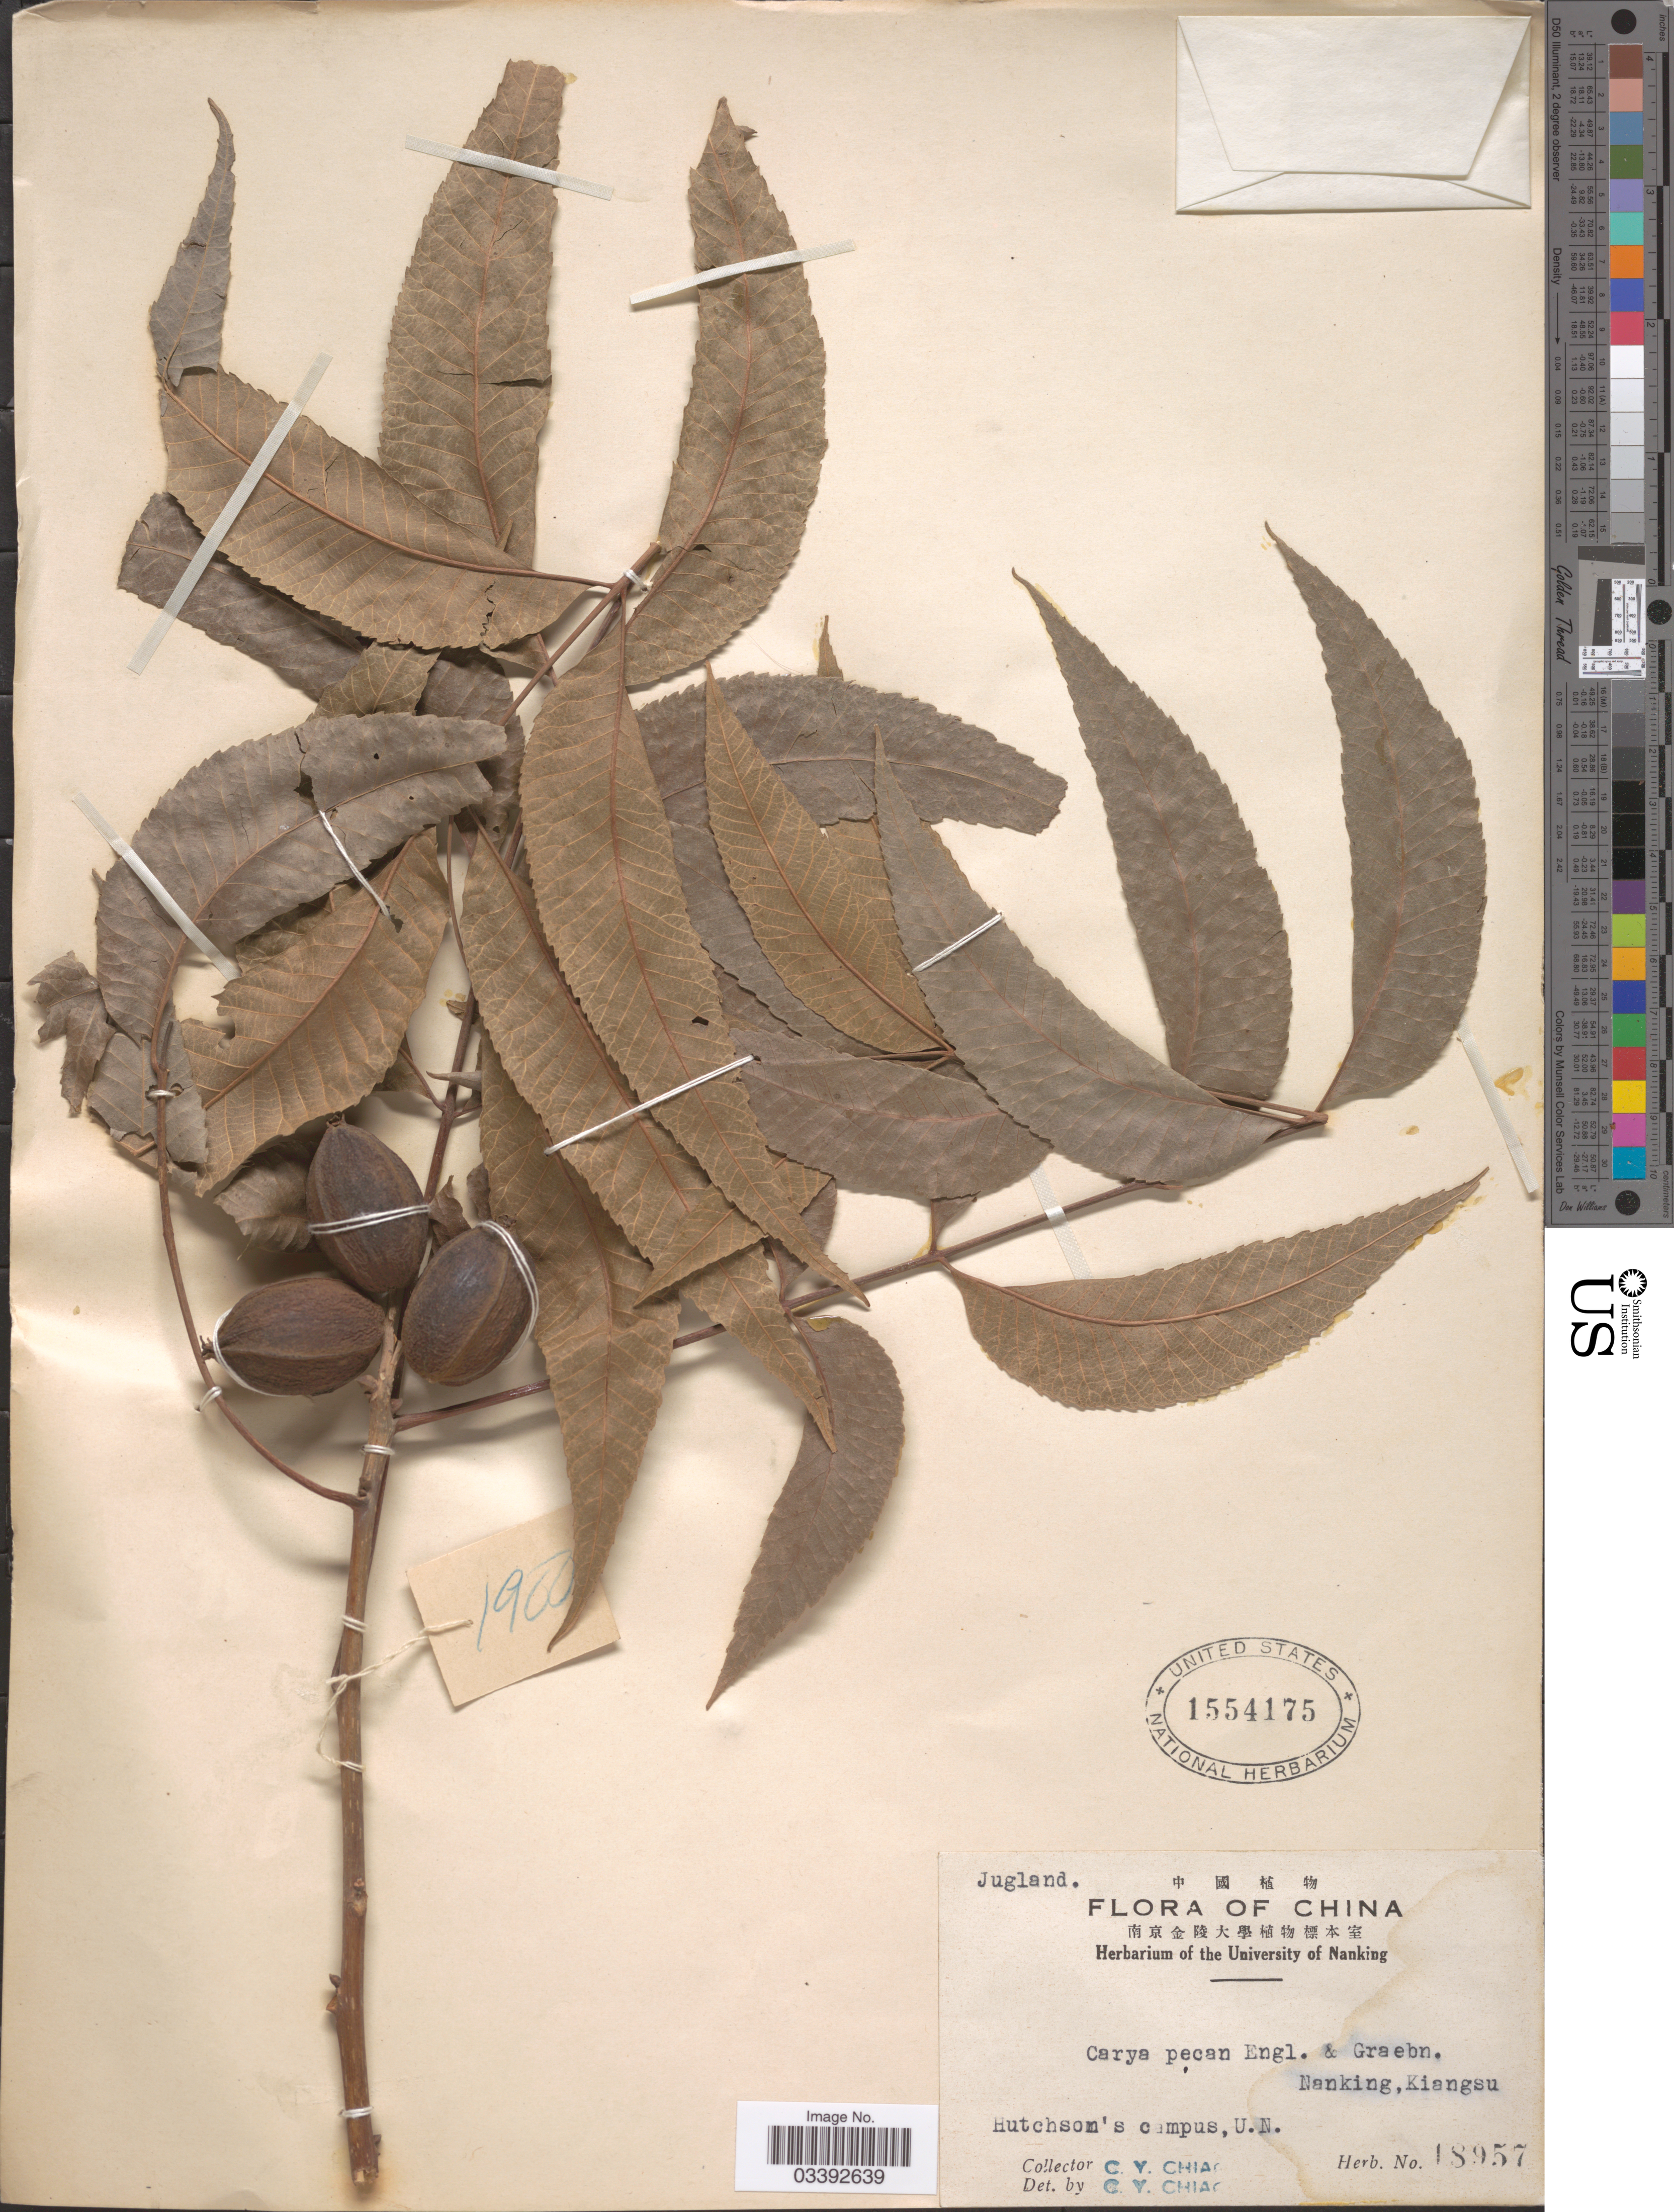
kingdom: Plantae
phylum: Tracheophyta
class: Magnoliopsida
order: Fagales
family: Juglandaceae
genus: Carya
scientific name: Carya pecan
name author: (Marshall) Nutt.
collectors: C. Y. Chiao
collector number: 18957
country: China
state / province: Jiangsu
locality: Nanking, Kiangsu. Hutchson's campus, U.N.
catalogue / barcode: US 1554175